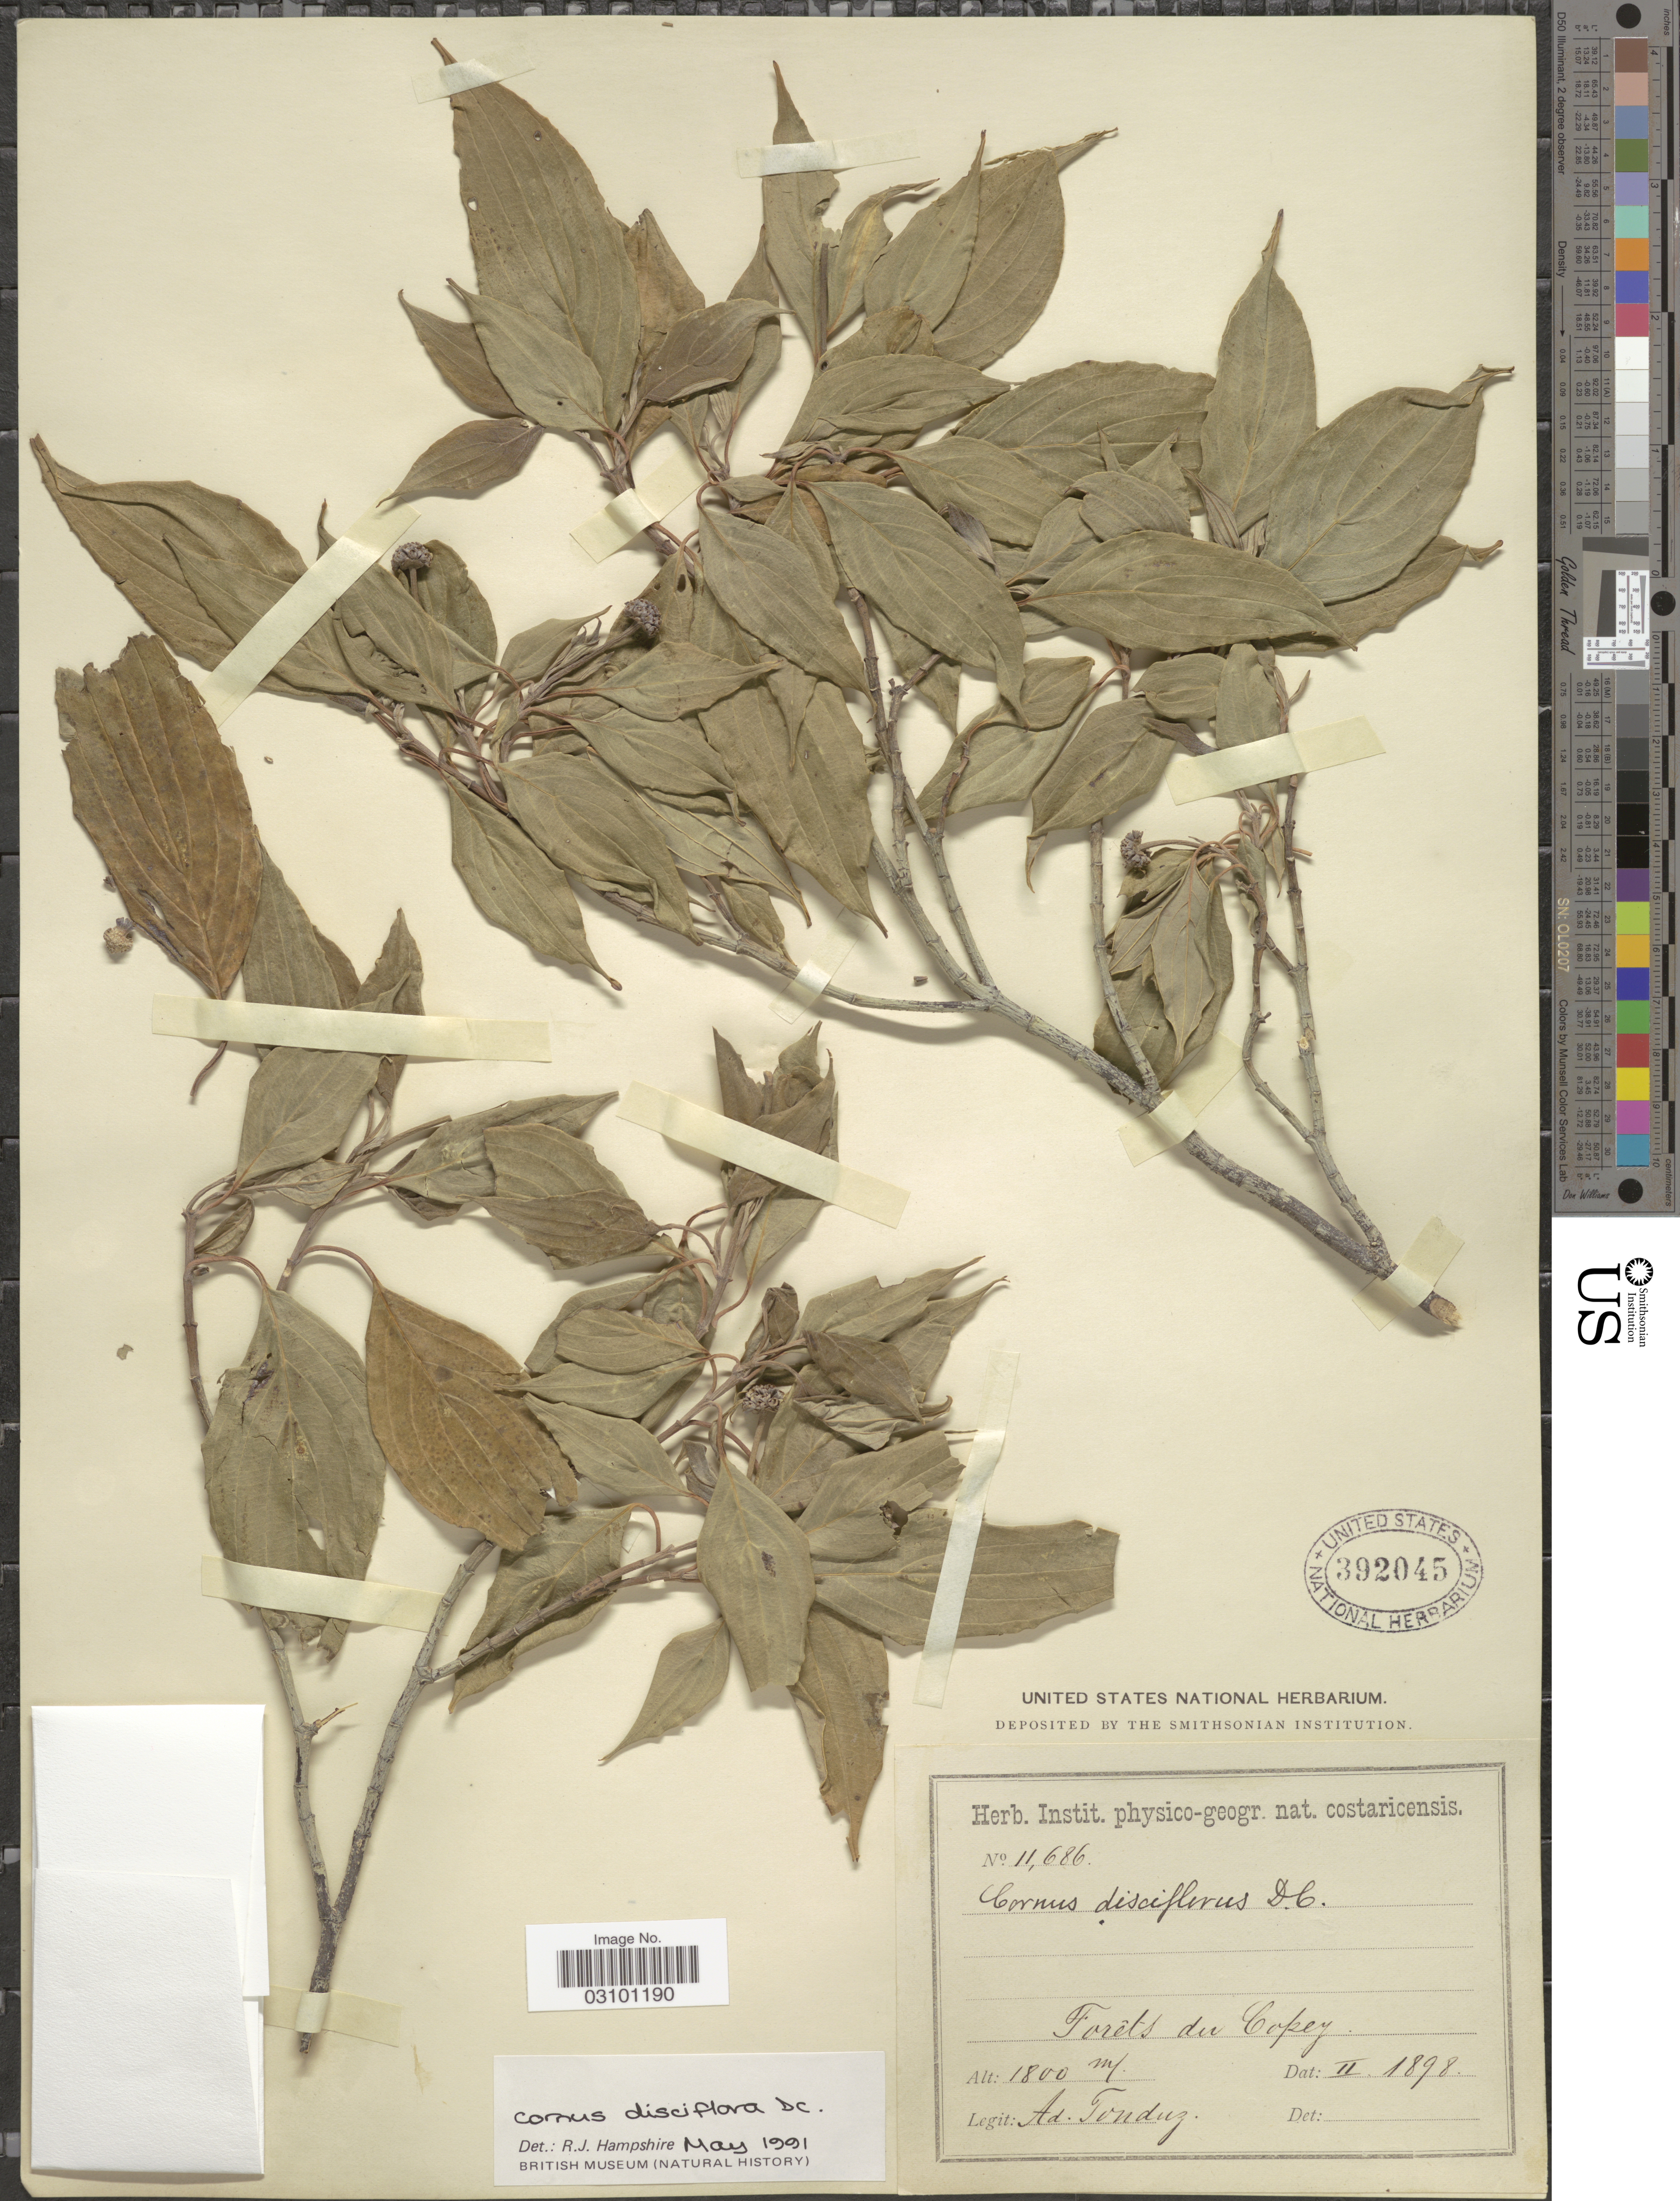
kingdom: Plantae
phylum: Tracheophyta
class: Magnoliopsida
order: Cornales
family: Cornaceae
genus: Cornus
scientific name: Cornus disciflora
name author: Moc. & Sessé ex DC.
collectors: A. Tonduz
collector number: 11686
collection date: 1898-02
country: Costa Rica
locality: Forêts du Copey.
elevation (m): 1800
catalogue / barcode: US 392045